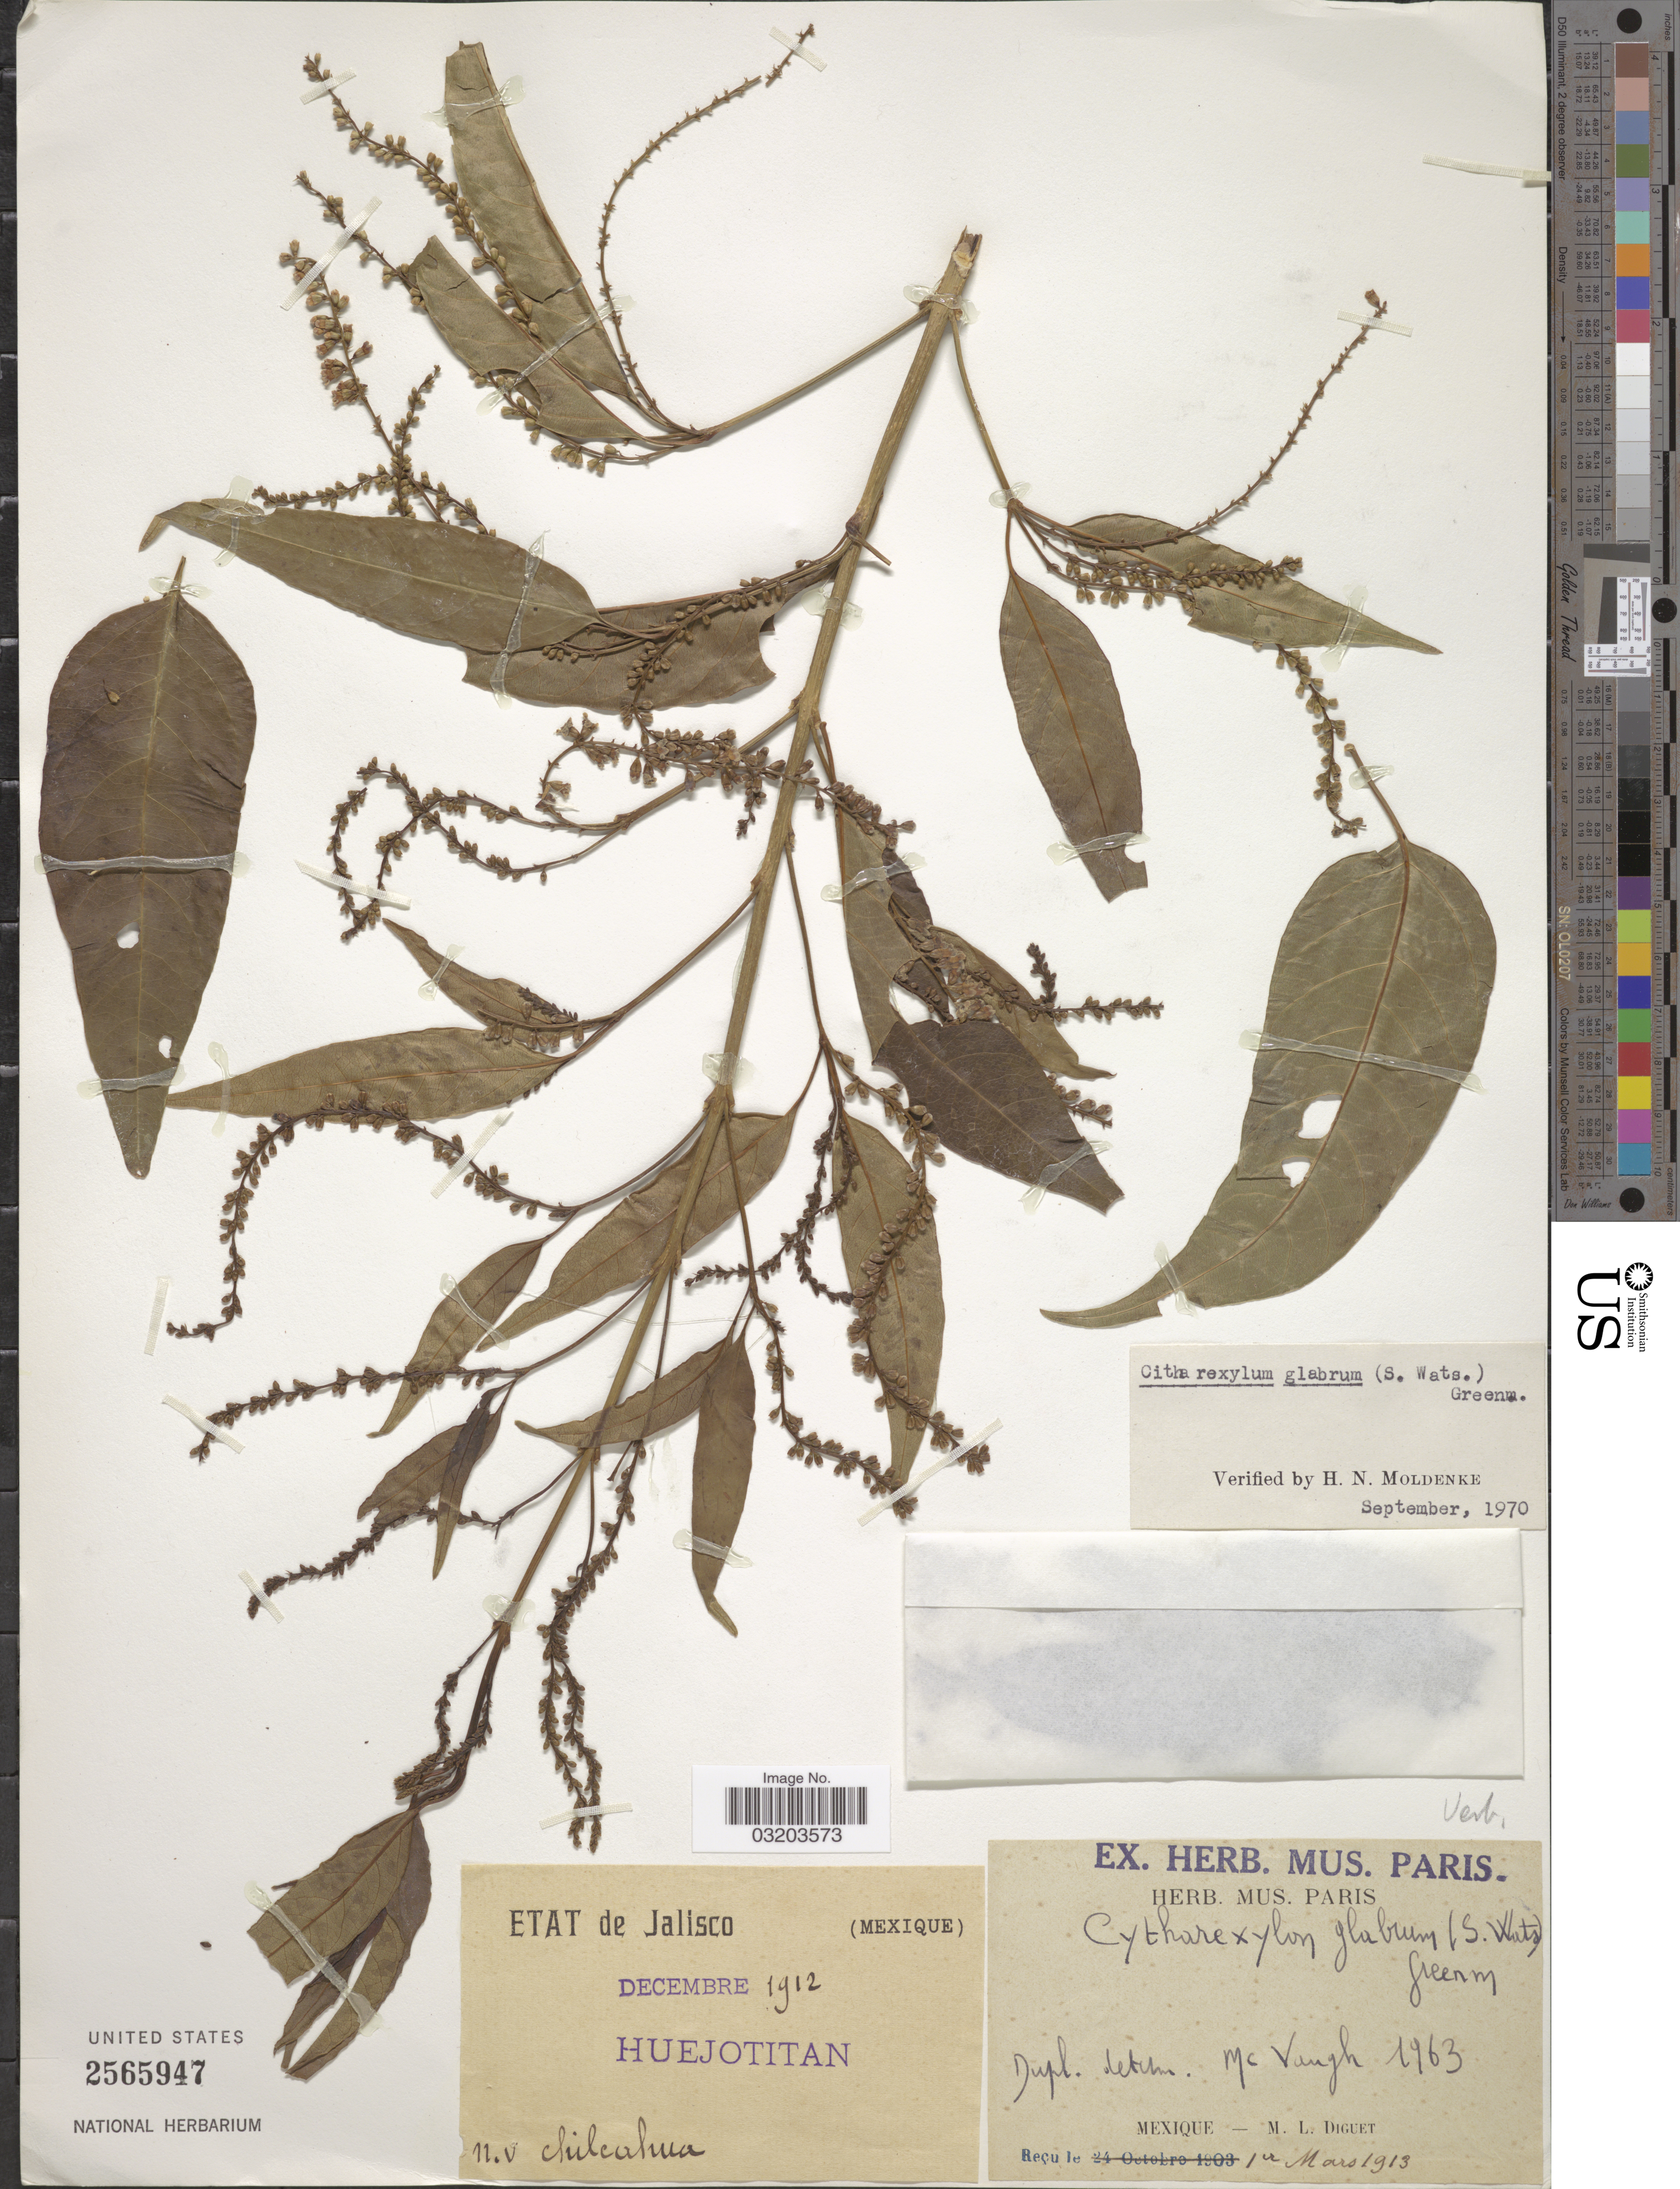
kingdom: Plantae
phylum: Tracheophyta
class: Magnoliopsida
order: Lamiales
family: Verbenaceae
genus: Citharexylum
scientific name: Citharexylum glabrum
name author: (S. Watson) Greenm.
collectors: M. L. Diguet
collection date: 1912-12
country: Mexico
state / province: Jalisco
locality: Huejotitan.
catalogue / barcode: US 2565947